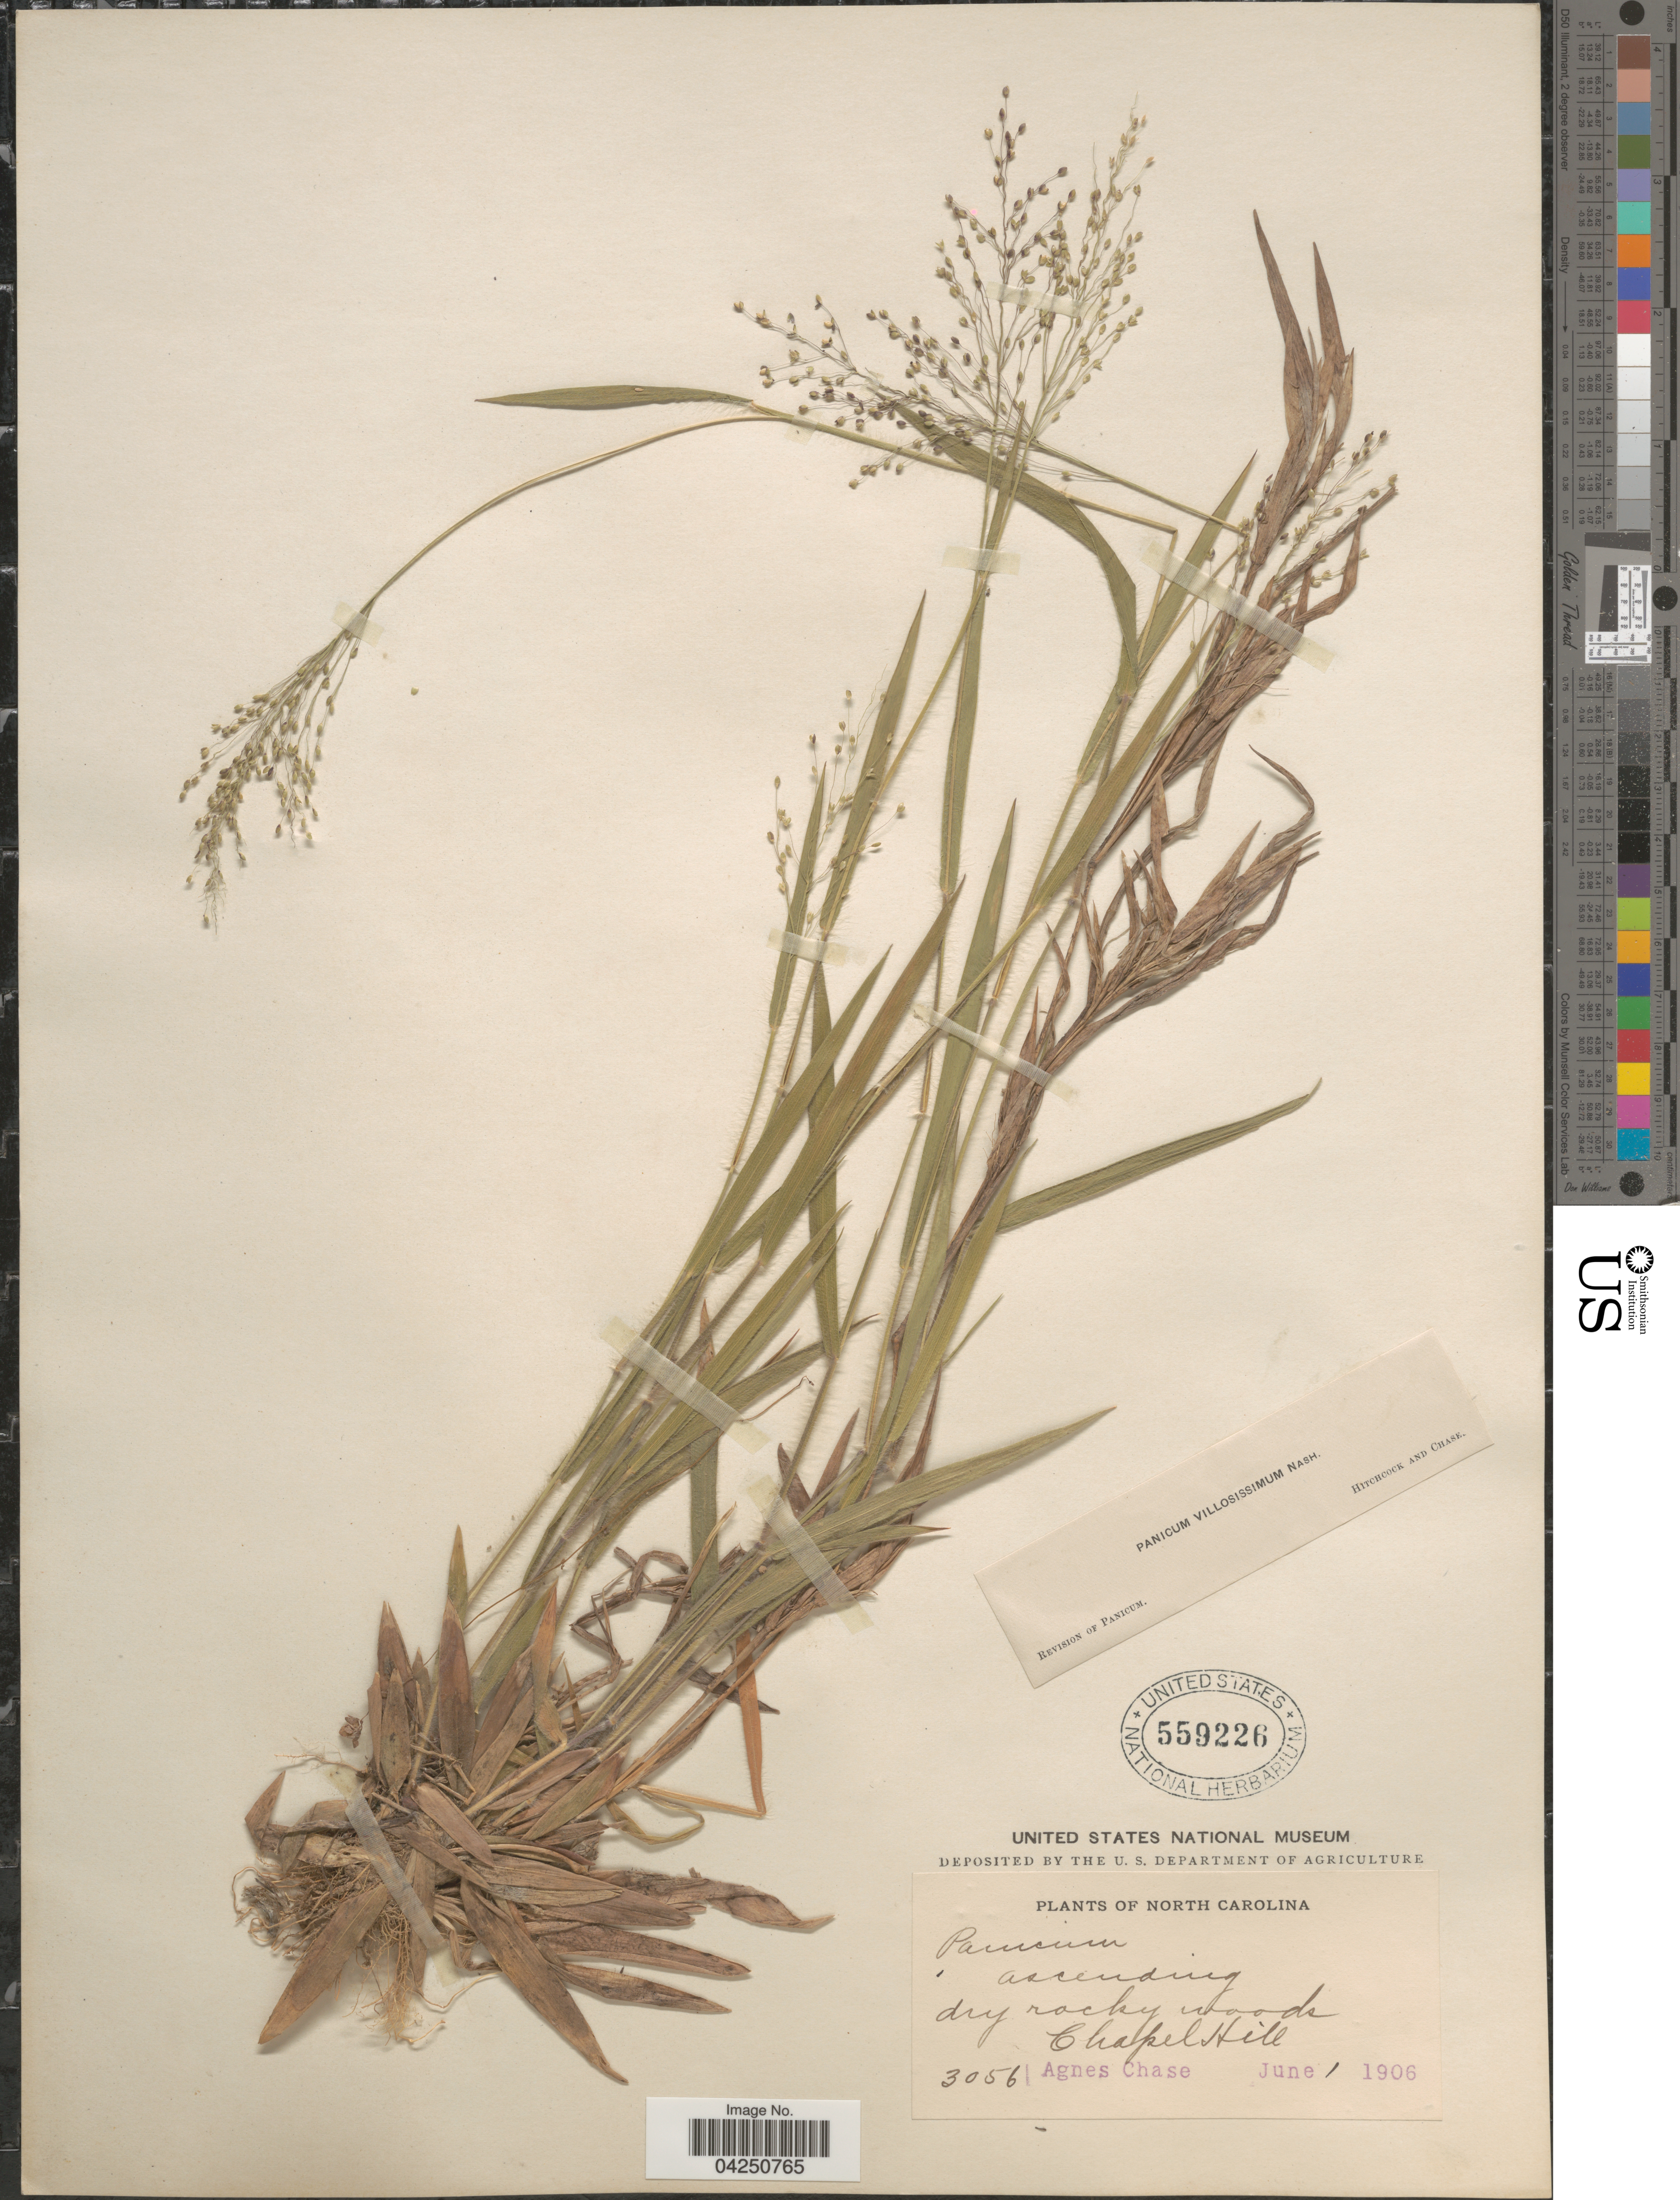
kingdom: Plantae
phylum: Tracheophyta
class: Liliopsida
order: Poales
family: Poaceae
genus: Dichanthelium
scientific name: Dichanthelium acuminatum var. acuminatum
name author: (Sw.) Gould & C.A. Clark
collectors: A. Chase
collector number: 3056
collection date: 1906-06-01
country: United States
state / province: North Carolina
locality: Chapel Hill.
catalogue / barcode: US 559226